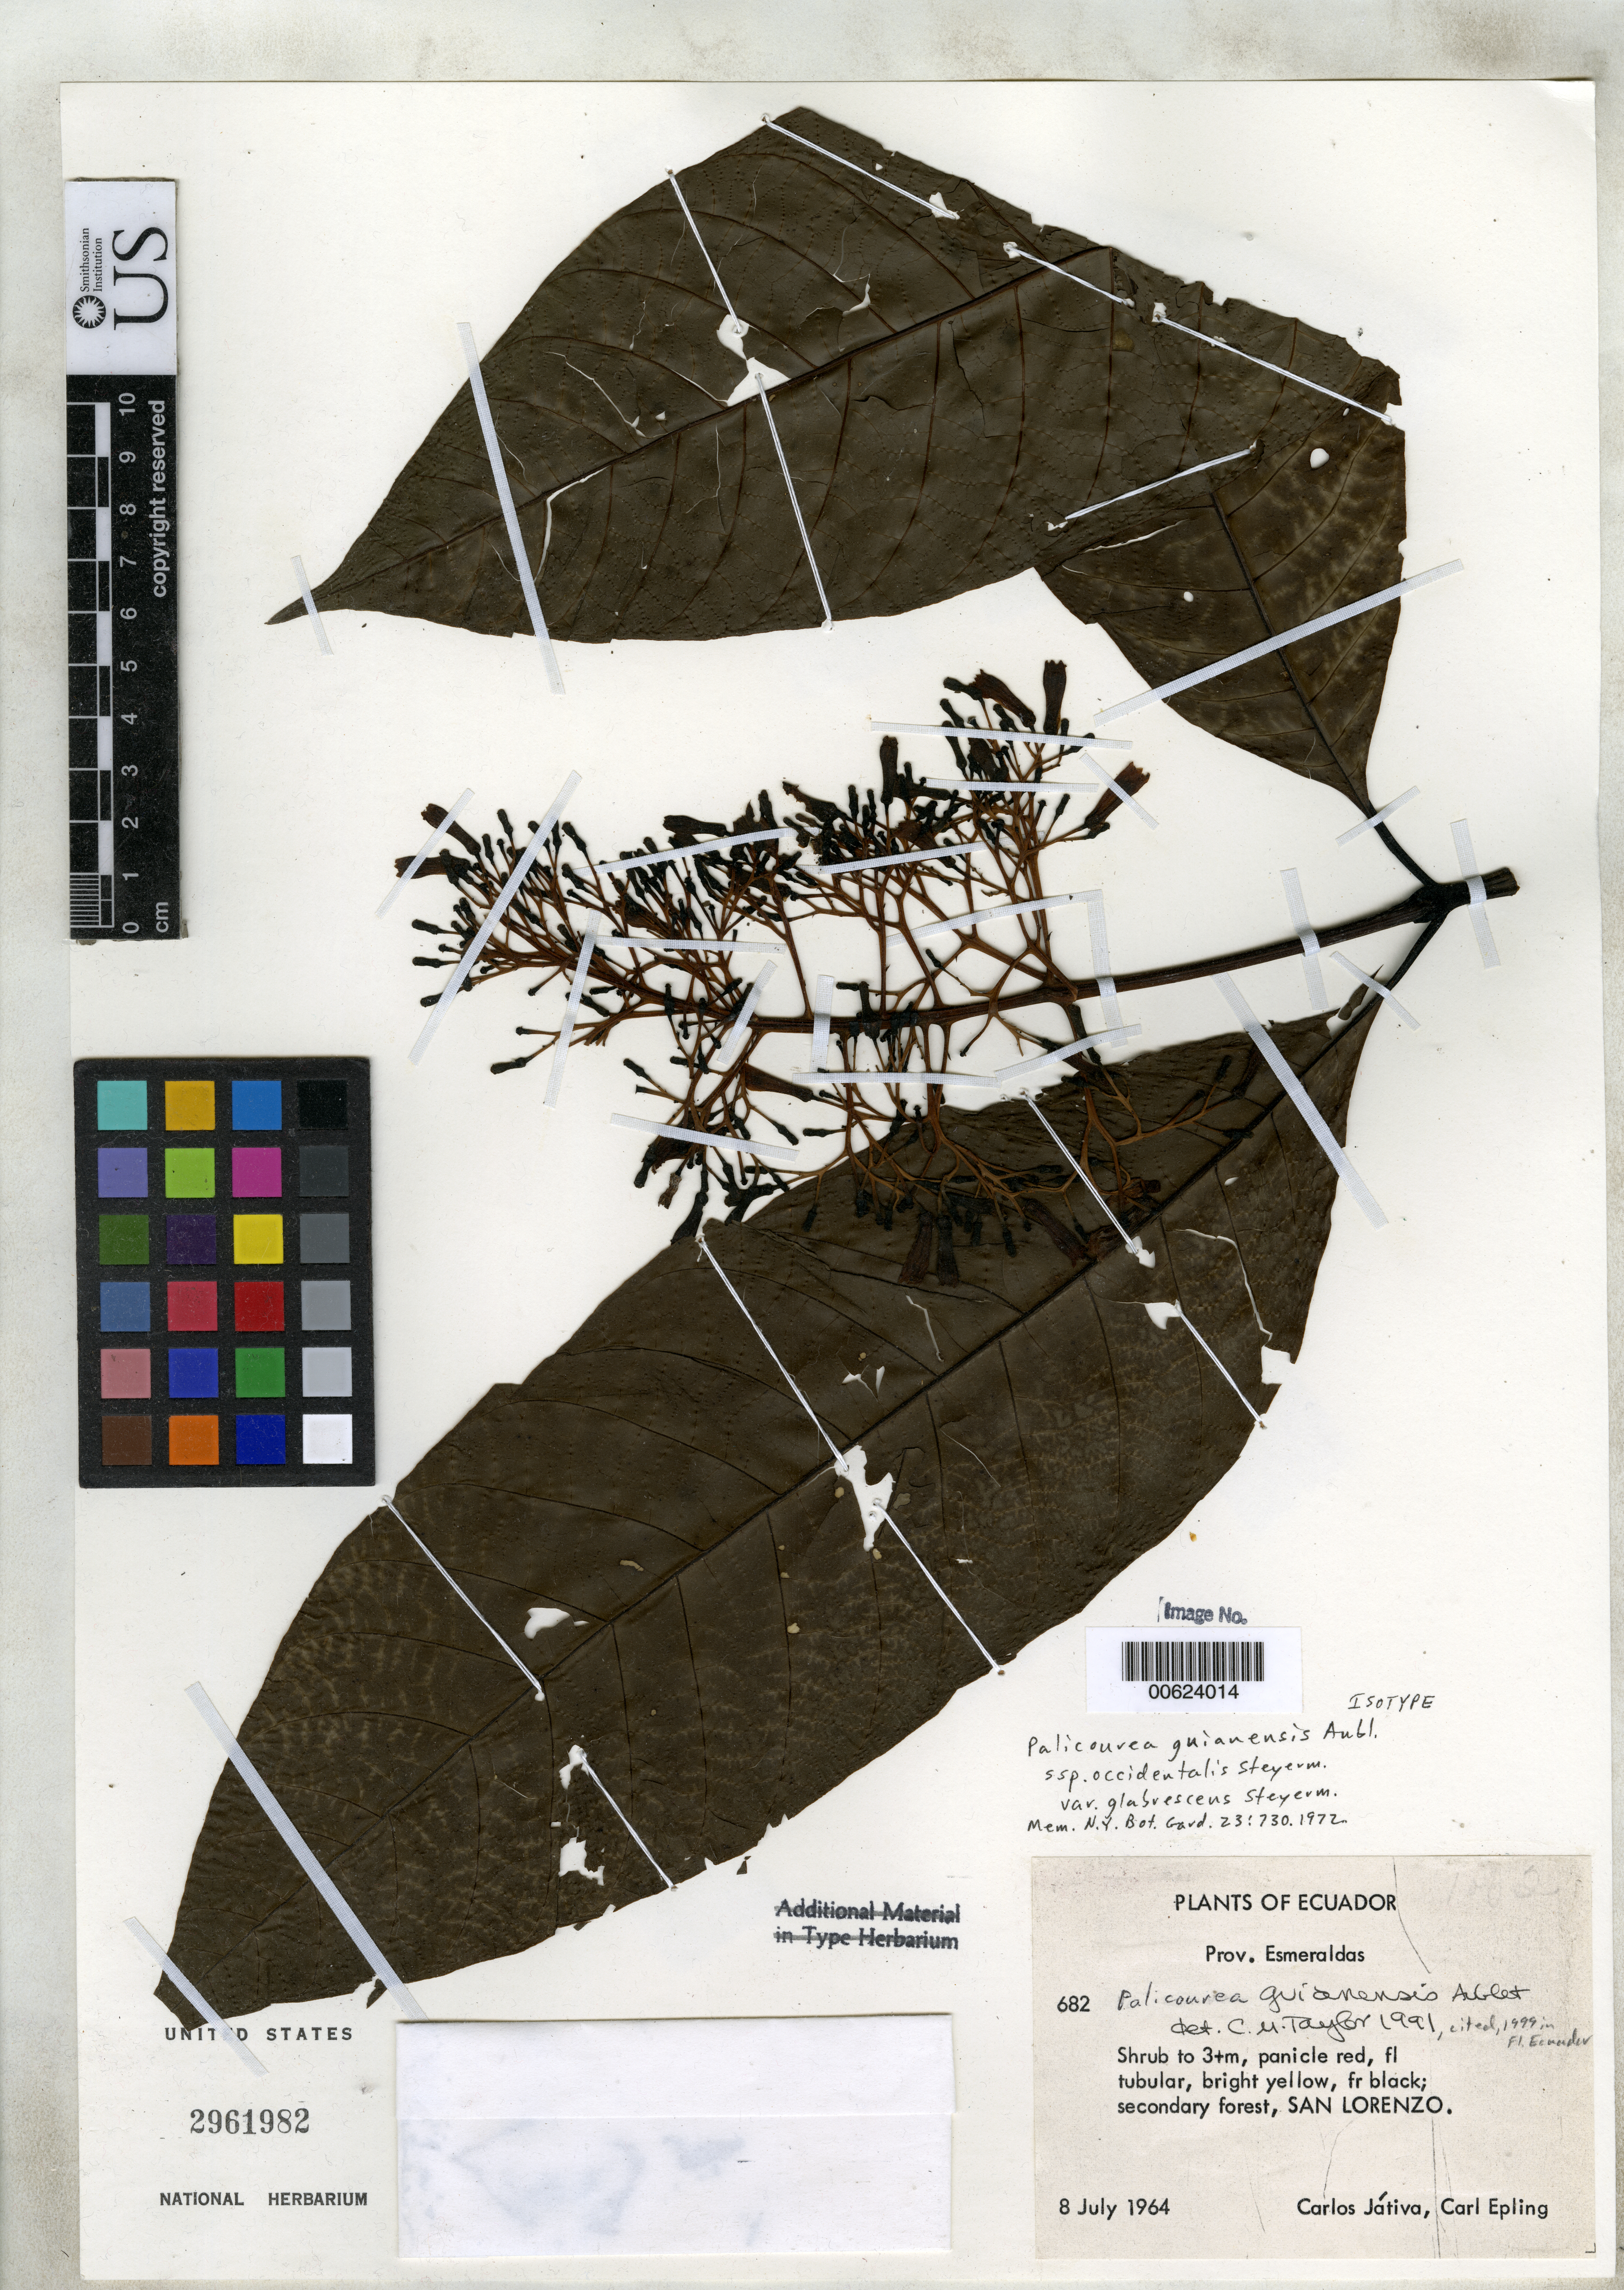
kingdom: Plantae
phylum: Tracheophyta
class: Magnoliopsida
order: Gentianales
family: Rubiaceae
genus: Palicourea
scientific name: Palicourea guianensis subsp. occidentalis var. glabrescens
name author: Steyerm.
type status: Isotype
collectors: C. D. Játiva & C. C. Epling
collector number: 682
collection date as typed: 08 Jul 1964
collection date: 1964-07-08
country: Ecuador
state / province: Esmeraldas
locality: San Lorenzo.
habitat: Secondary forest.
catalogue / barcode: US 2961982